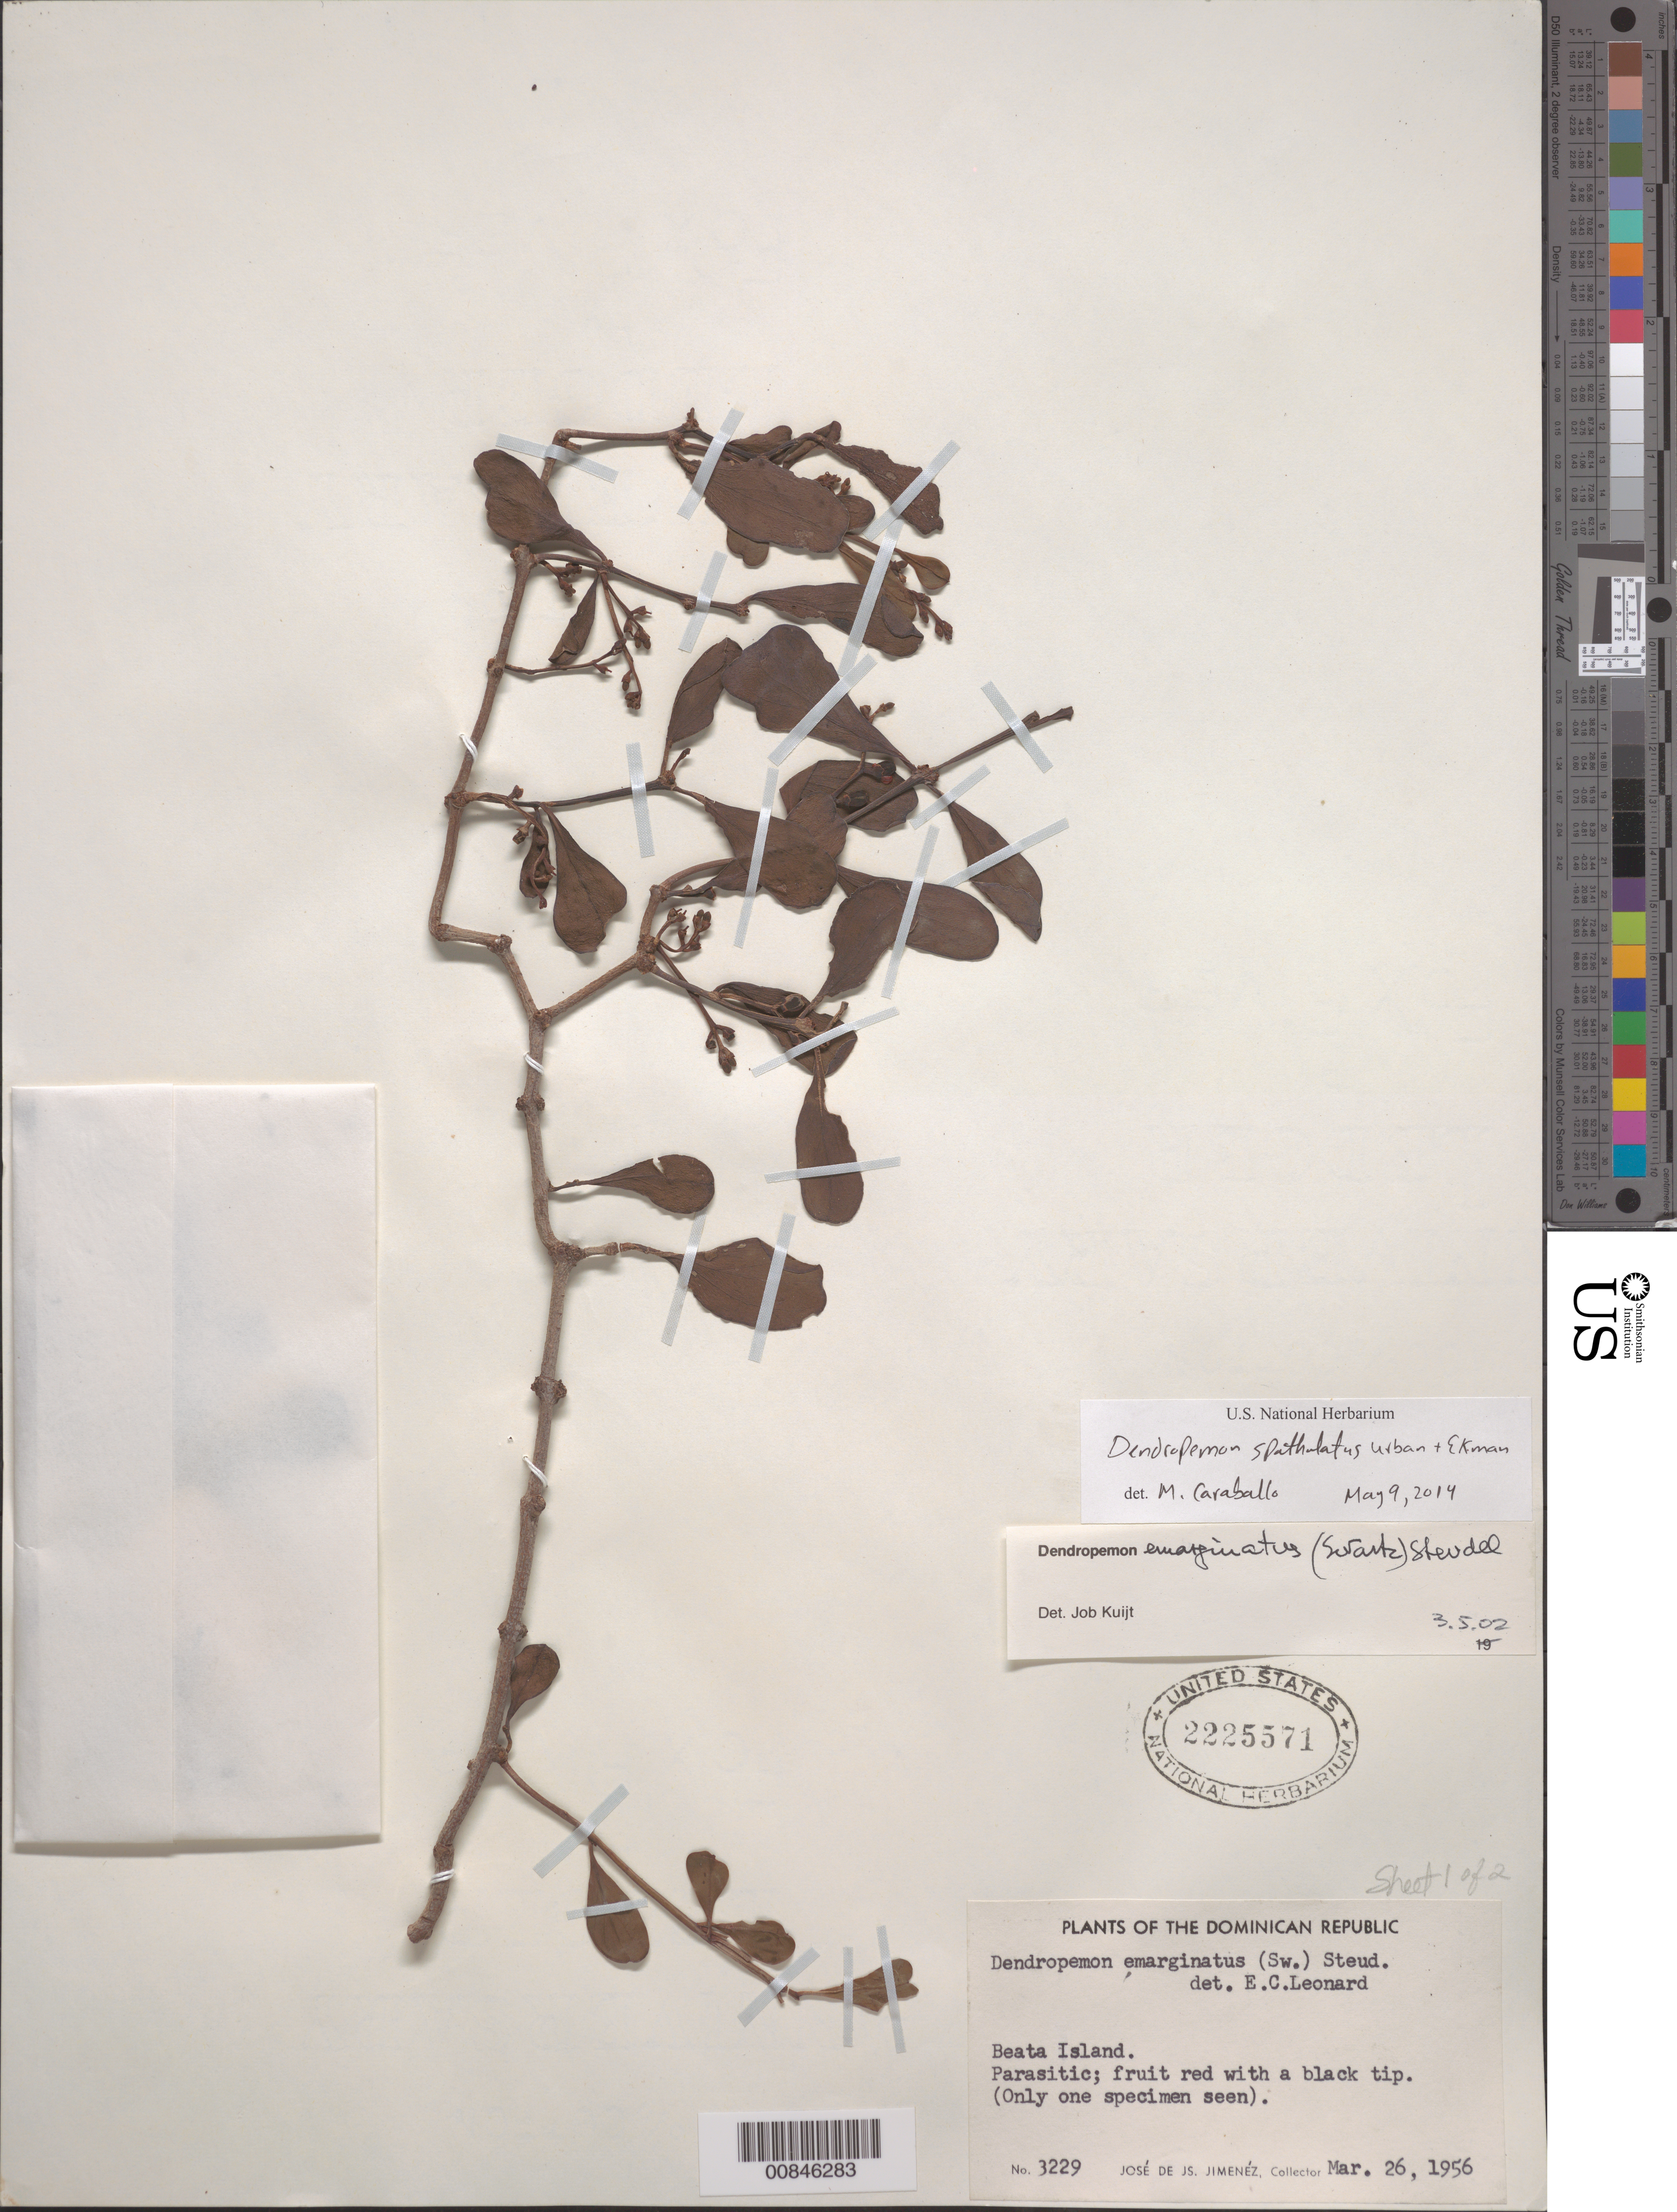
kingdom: Plantae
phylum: Tracheophyta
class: Magnoliopsida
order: Santalales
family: Loranthaceae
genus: Dendropemon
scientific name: Dendropemon spathulatus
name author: Urb. & Ekman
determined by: Caraballo-Ortiz, Marcos A., (MISS), University of Mississippi (UNITED STATES)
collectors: J. J. Jiménez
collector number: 3229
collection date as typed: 26 Mar 1956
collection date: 1956-03-26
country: Dominican Republic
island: Isla Beata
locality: Beata Island.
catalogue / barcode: US 2225571